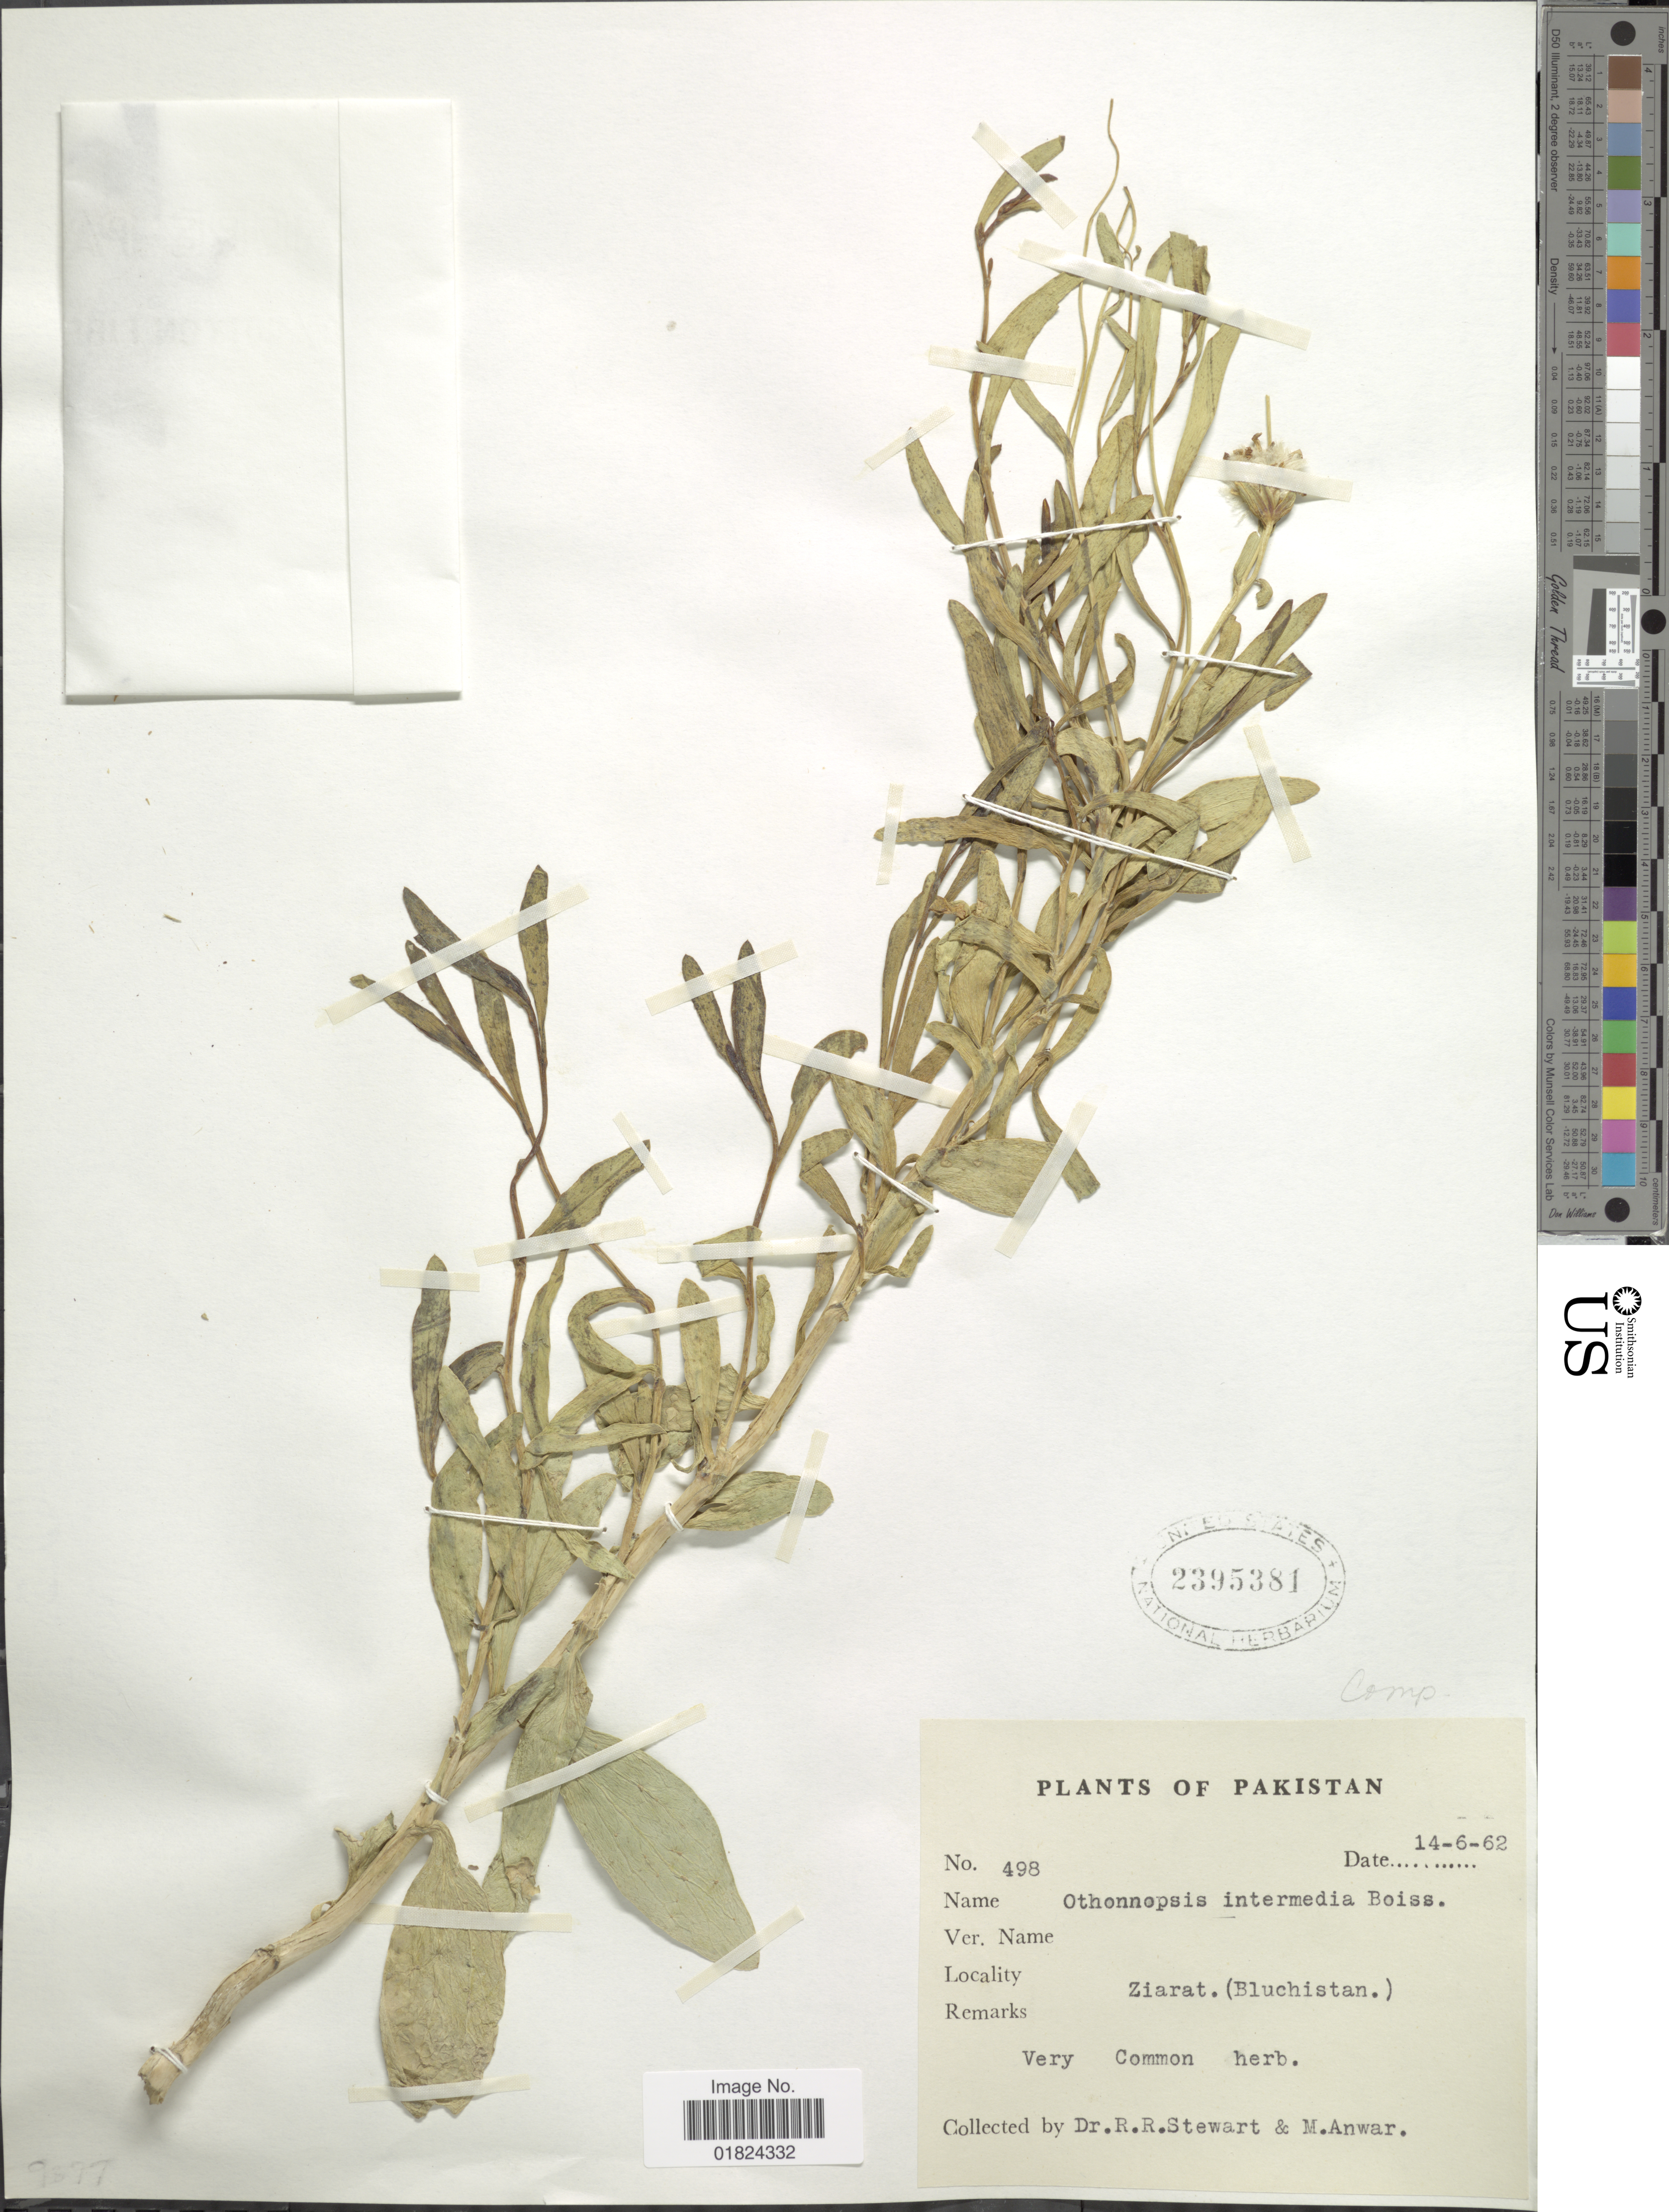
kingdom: Plantae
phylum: Tracheophyta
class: Magnoliopsida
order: Asterales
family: Asteraceae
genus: Hertia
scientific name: Hertia intermedia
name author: (Boiss.) Kuntze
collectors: R. R. Stewart & M. Anwar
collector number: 498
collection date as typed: Transcribed d/m/y: 14/6/62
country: Pakistan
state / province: Balochistan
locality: Ziarat (Bluchistan), very common.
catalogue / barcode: US 2395381